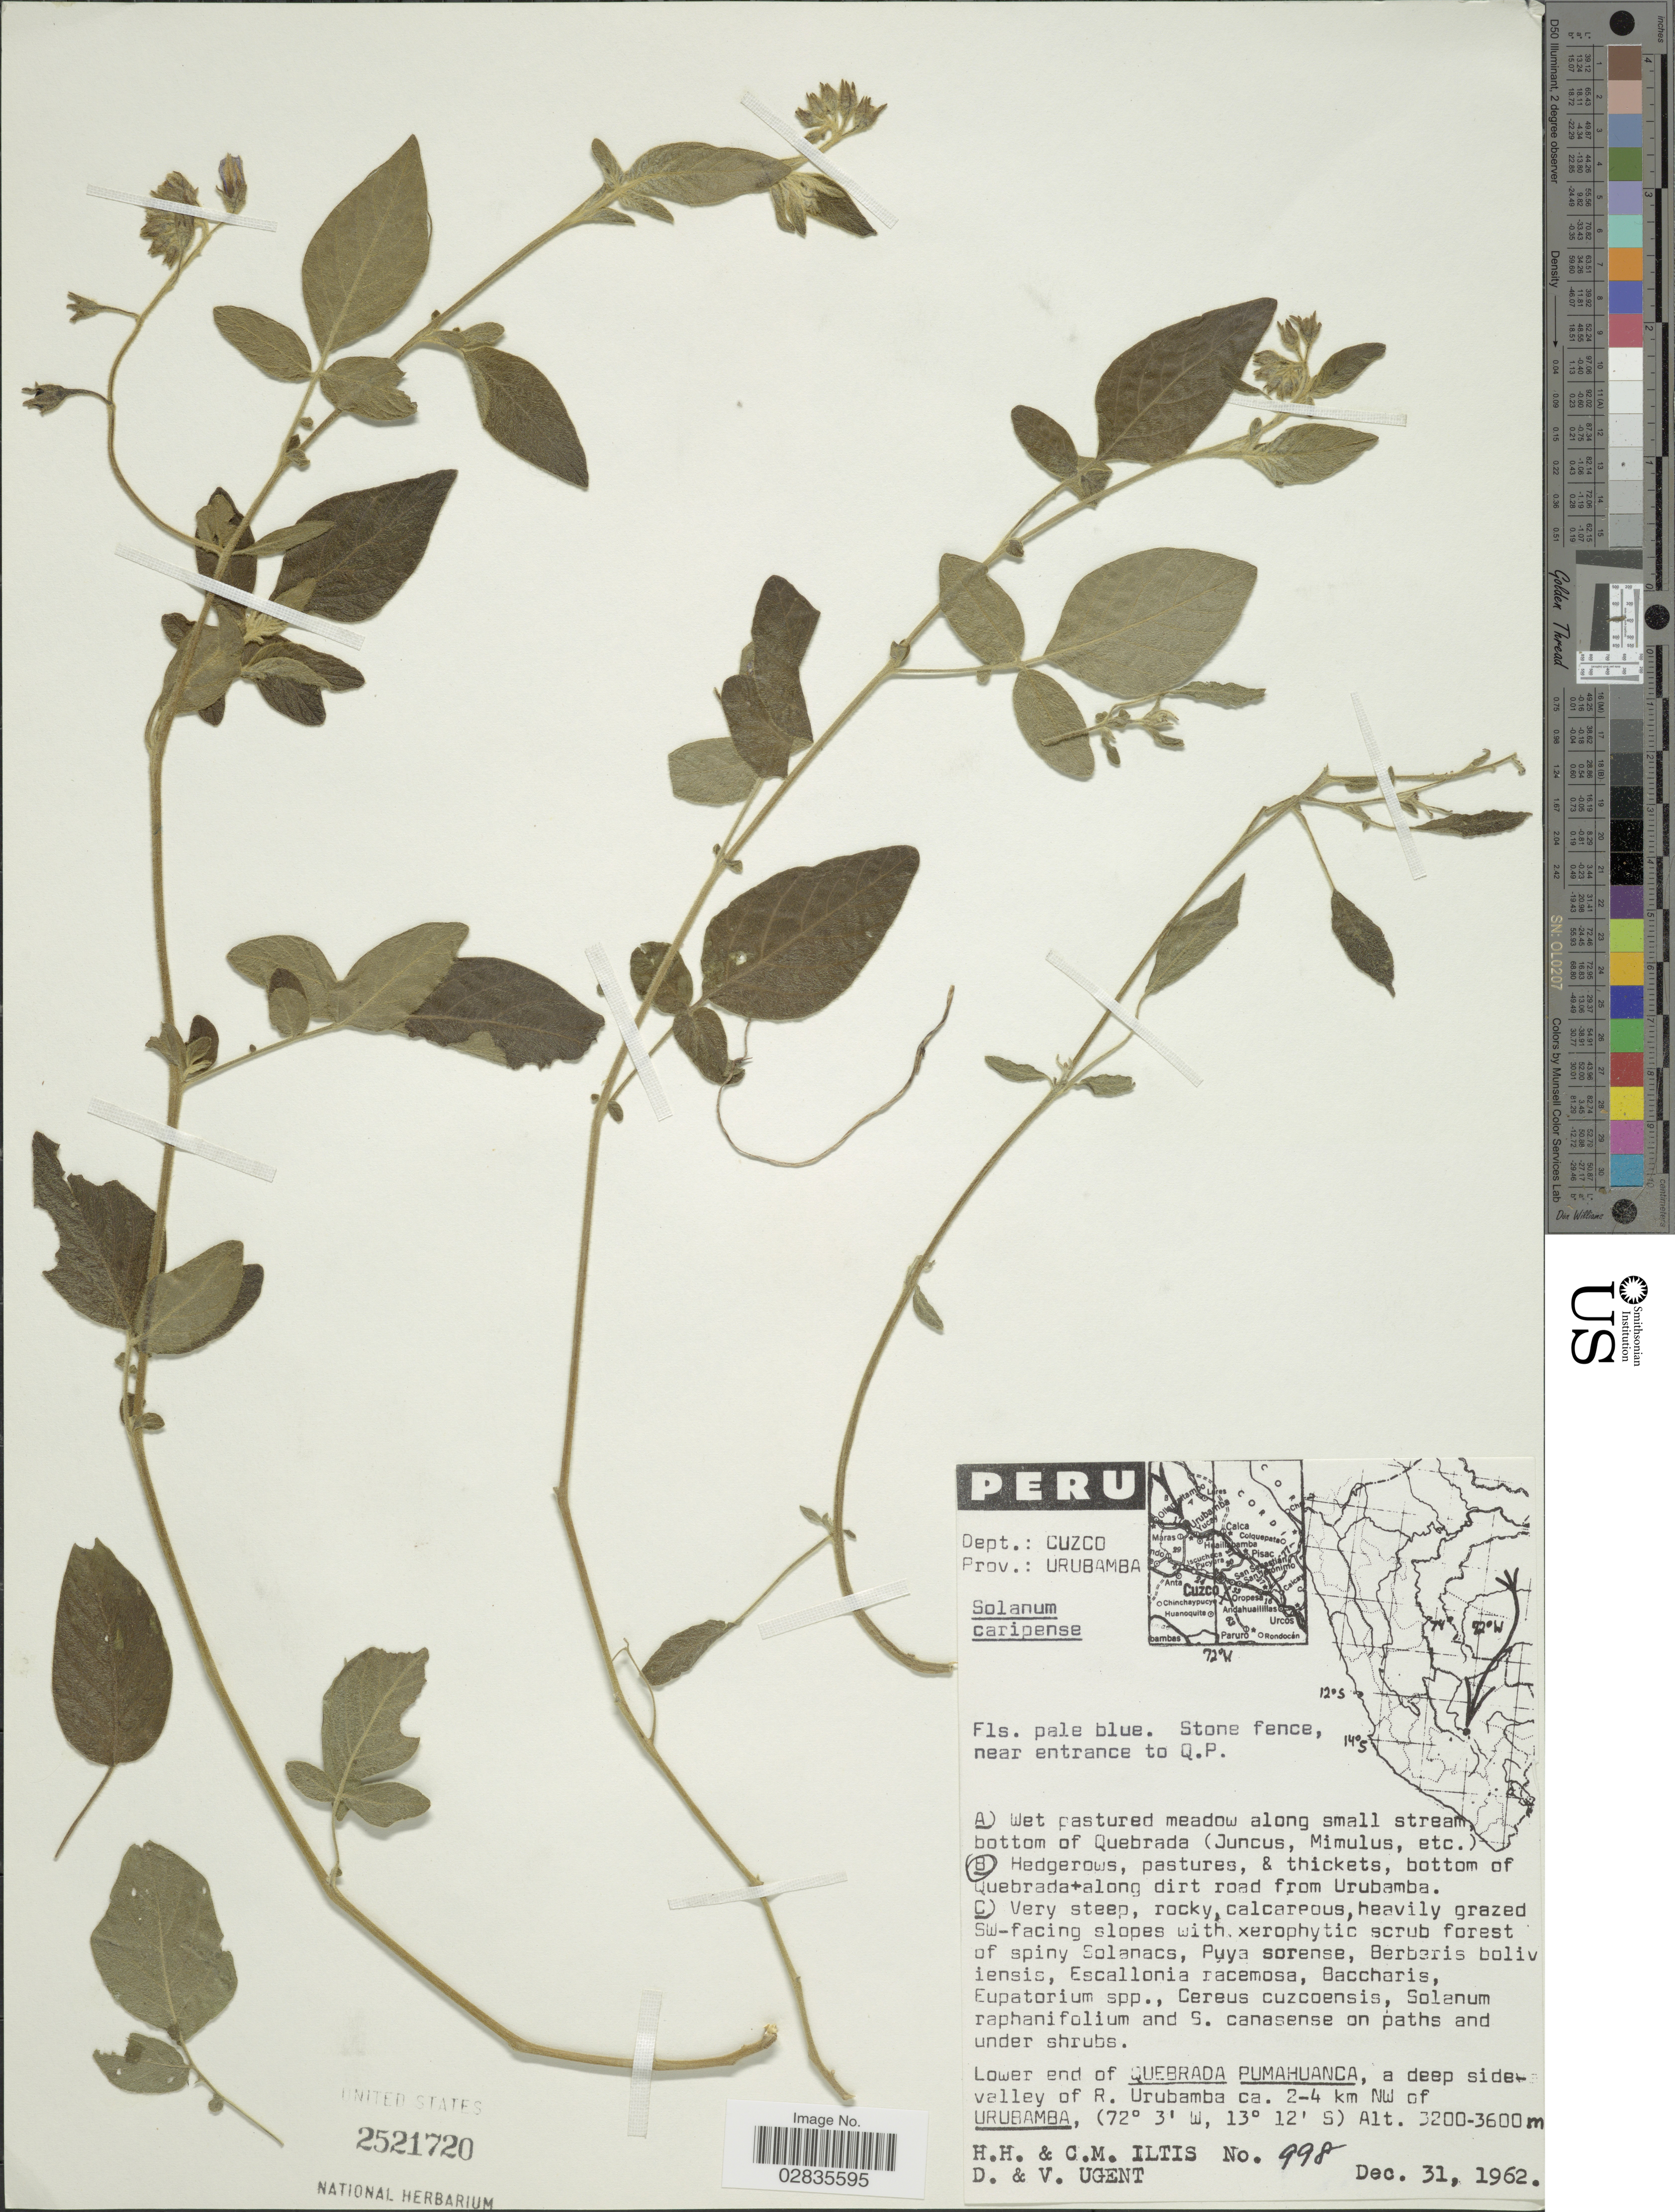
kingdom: Plantae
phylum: Tracheophyta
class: Magnoliopsida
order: Solanales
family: Solanaceae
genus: Solanum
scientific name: Solanum caripense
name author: Humb. & Bonpl. ex Dunal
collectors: H. H. Iltis, C. M Iltis, D. Ugent & V. Ugent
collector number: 998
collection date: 1962-12-31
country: Peru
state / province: Cusco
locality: Dept.: Cuzco, Prov.: Urubamba, near entrance to Q. P., bottom of Quebrada & along dirt road from Urubamba, lower end of Quebrada Pumahuanca, a deep sidevalley of R. Urubamba ca. 2-4 km NW of Urumbamba.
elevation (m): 3200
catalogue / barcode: US 2521720